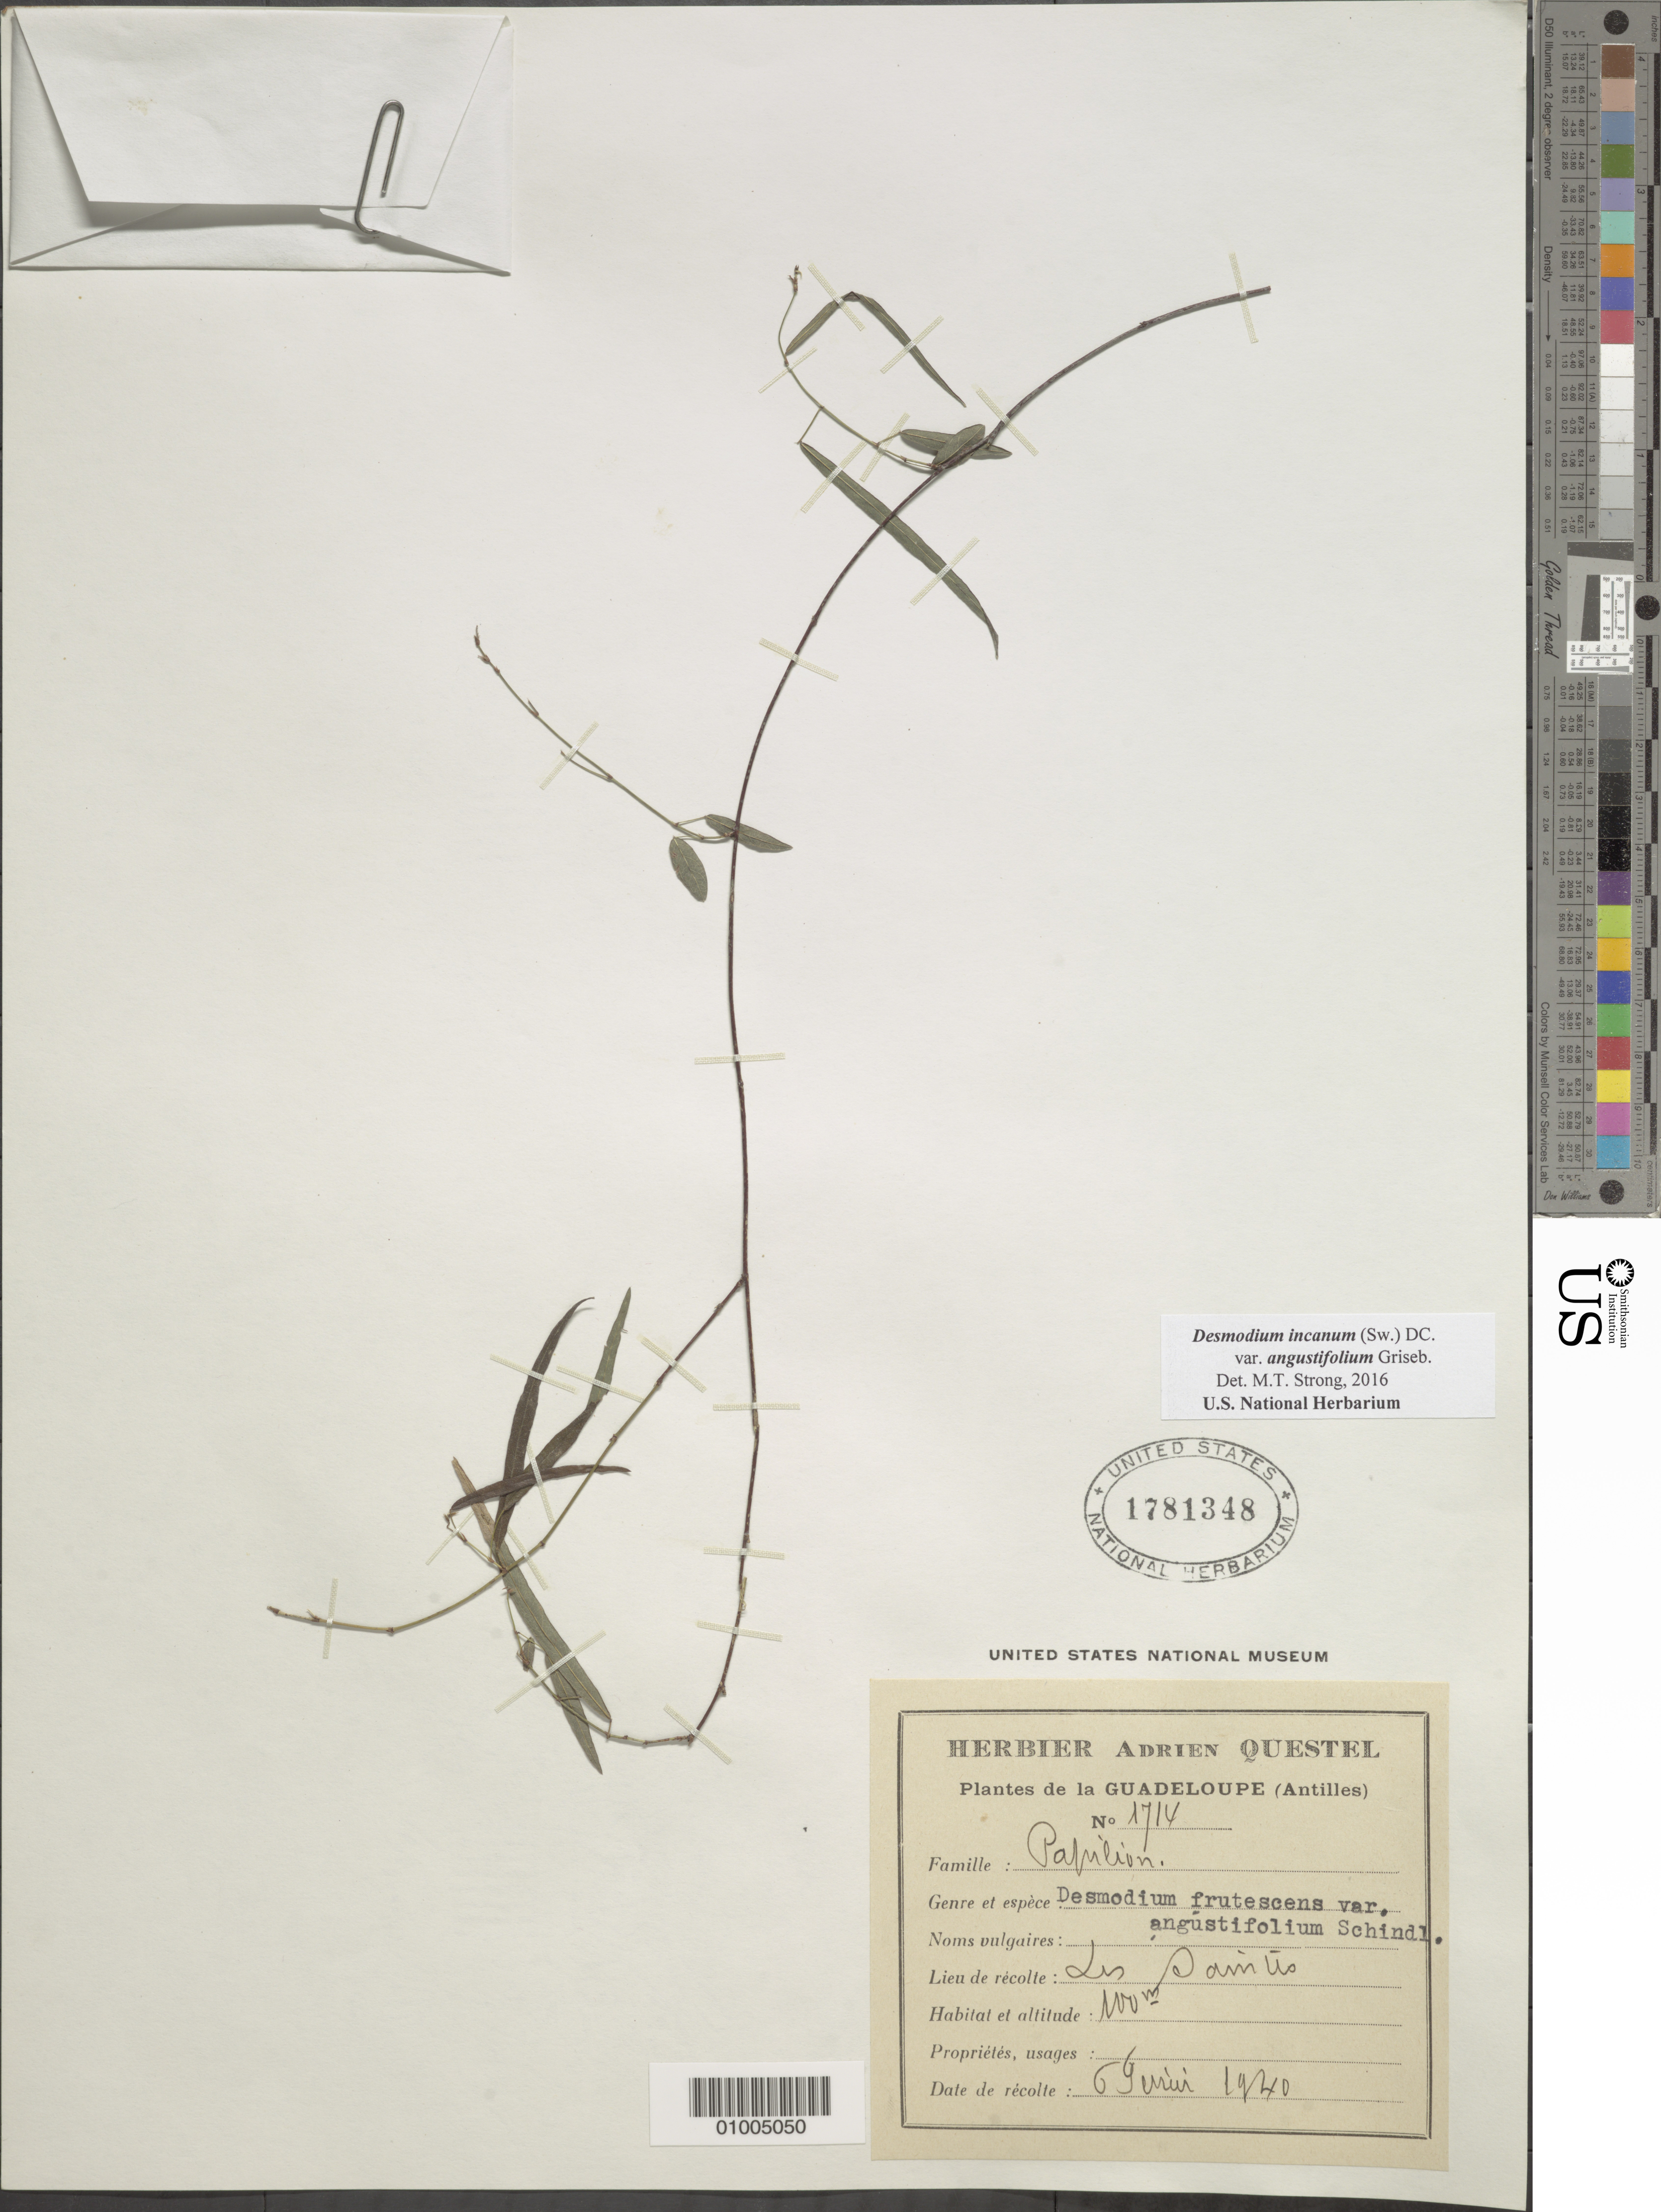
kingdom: Plantae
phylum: Tracheophyta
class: Magnoliopsida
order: Fabales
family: Fabaceae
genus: Desmodium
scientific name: Desmodium incanum var. angustifolium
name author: (Kunth) Griseb.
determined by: Strong, Mark T., (BOT), Smithsonian Institution - National Museum of Natural History (UNITED STATES)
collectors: A. Questel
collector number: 1714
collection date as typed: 06 Jun 1940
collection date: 1940-06-06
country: Guadeloupe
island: Basse Terre [Guadeloupe]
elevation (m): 100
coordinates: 0 N, 0 E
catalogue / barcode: US 1781348